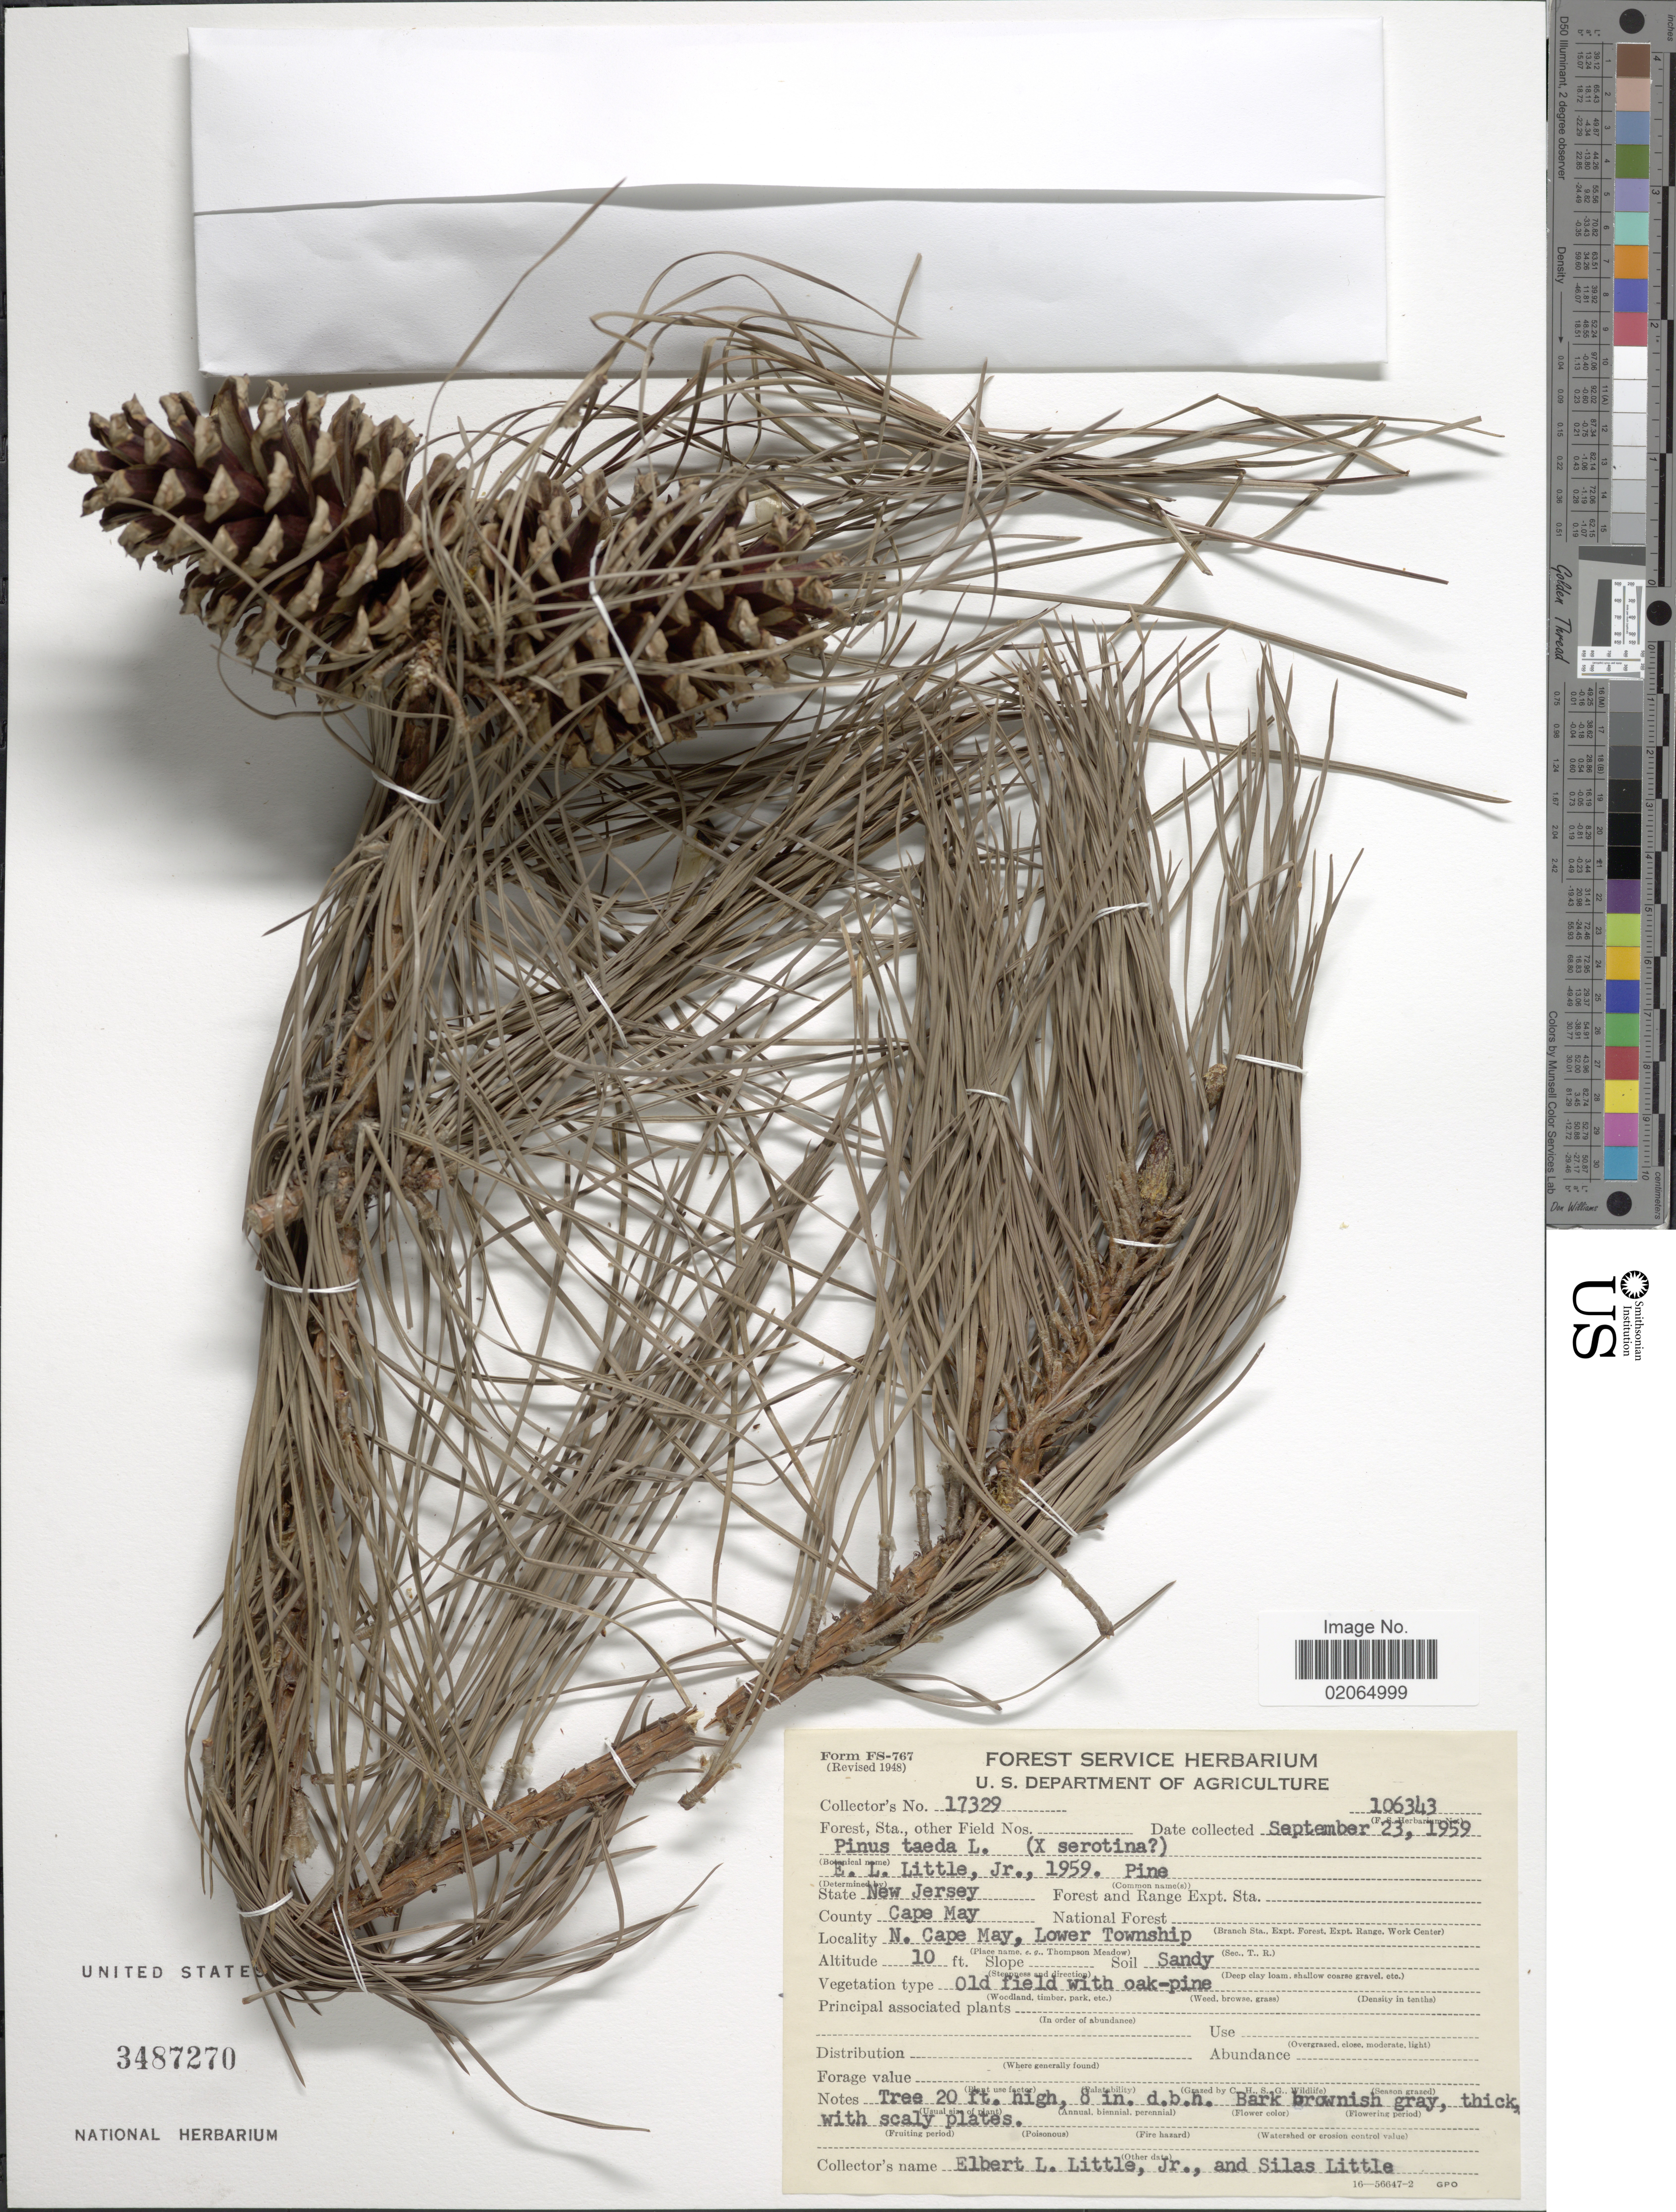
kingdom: Plantae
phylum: Tracheophyta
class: Pinopsida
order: Pinales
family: Pinaceae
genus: Pinus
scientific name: Pinus taeda x P. serotina Michx.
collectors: E. L. Little & S. Little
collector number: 17329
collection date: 1959-09-23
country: United States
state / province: New Jersey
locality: County Cape May, N. Cape May, Lower Township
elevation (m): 3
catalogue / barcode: US 3487270